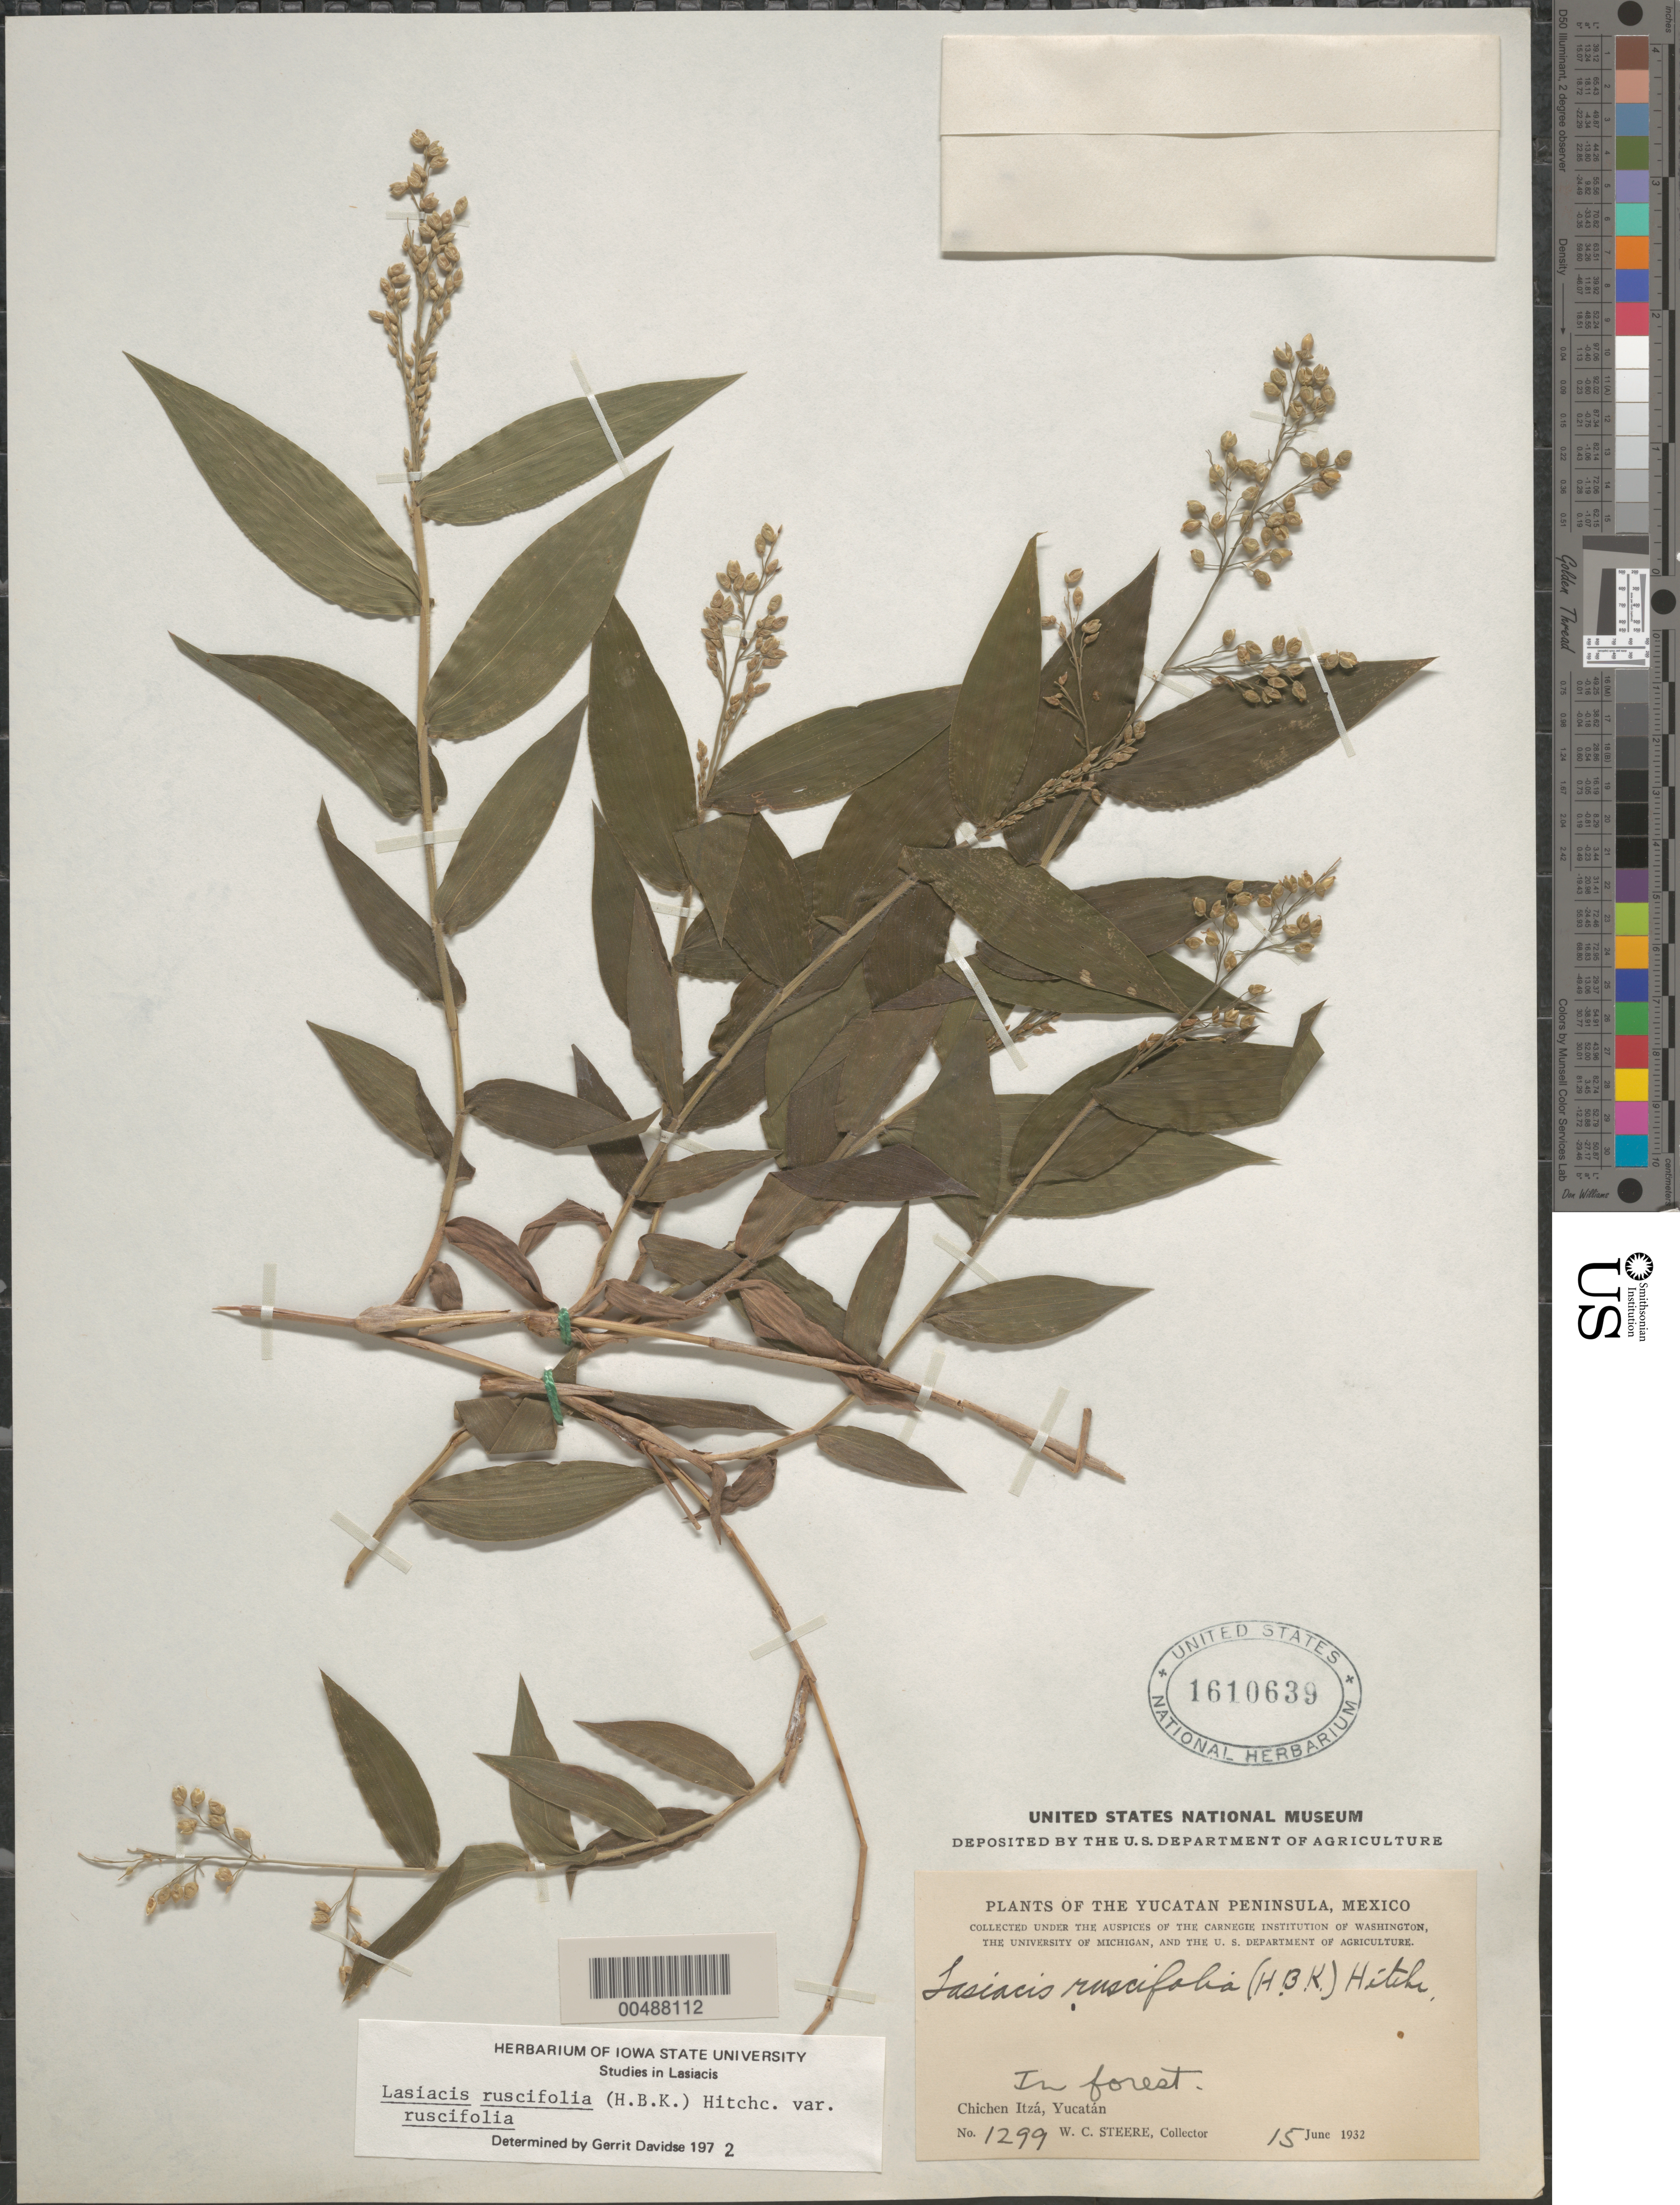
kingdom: Plantae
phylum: Tracheophyta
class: Liliopsida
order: Poales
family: Poaceae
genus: Lasiacis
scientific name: Lasiacis ruscifolia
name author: (Kunth) Hitchc.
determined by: Davidse, Gerrit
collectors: W. C. Steere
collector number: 1299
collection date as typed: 15 Jun 1932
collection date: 1932-06-15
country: Mexico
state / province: Yucatan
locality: Yucatan Peninsula, Chichen Itz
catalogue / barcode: US 1610639